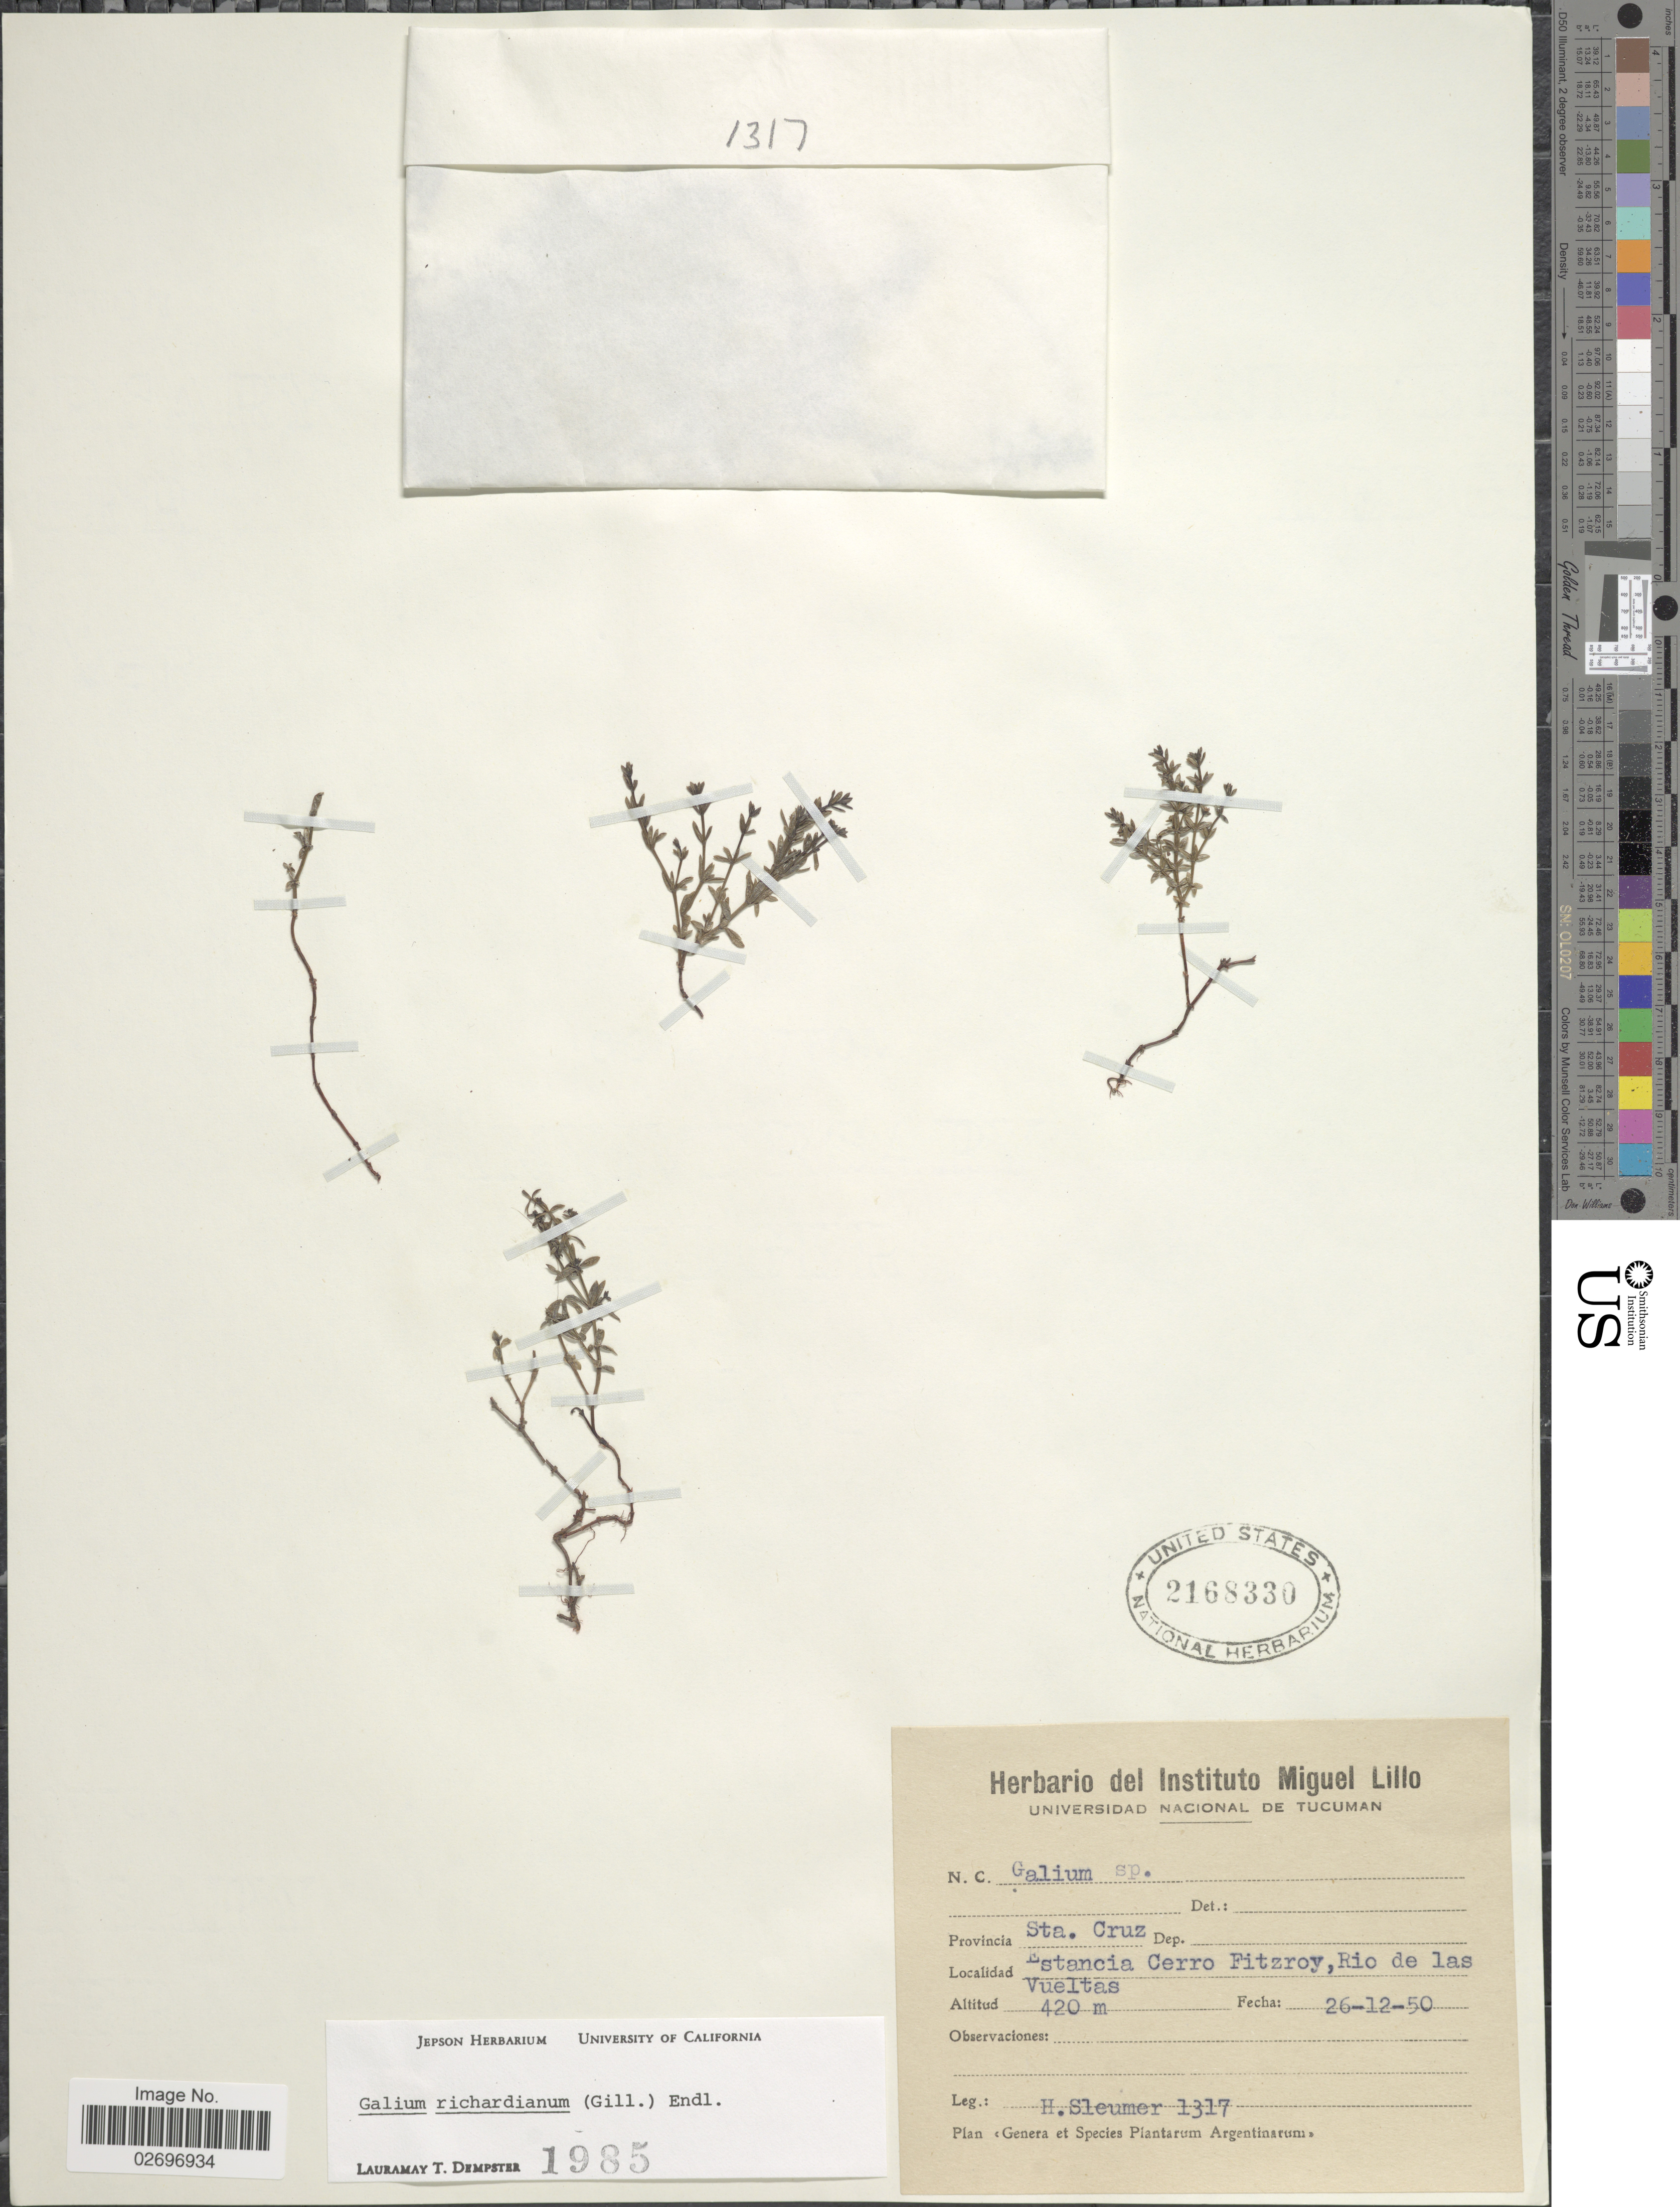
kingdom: Plantae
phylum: Tracheophyta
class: Magnoliopsida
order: Gentianales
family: Rubiaceae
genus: Galium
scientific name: Galium richardianum subsp. richardianum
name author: (Gillies ex Hook. & Arn.) Endl. ex Walp.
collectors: H. O. Sleumer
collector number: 1317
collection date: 1950-12-26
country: Argentina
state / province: Santa Cruz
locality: Estancia Cerro Fitzroy, Rio de las Vueltas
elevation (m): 420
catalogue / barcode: US 2168330